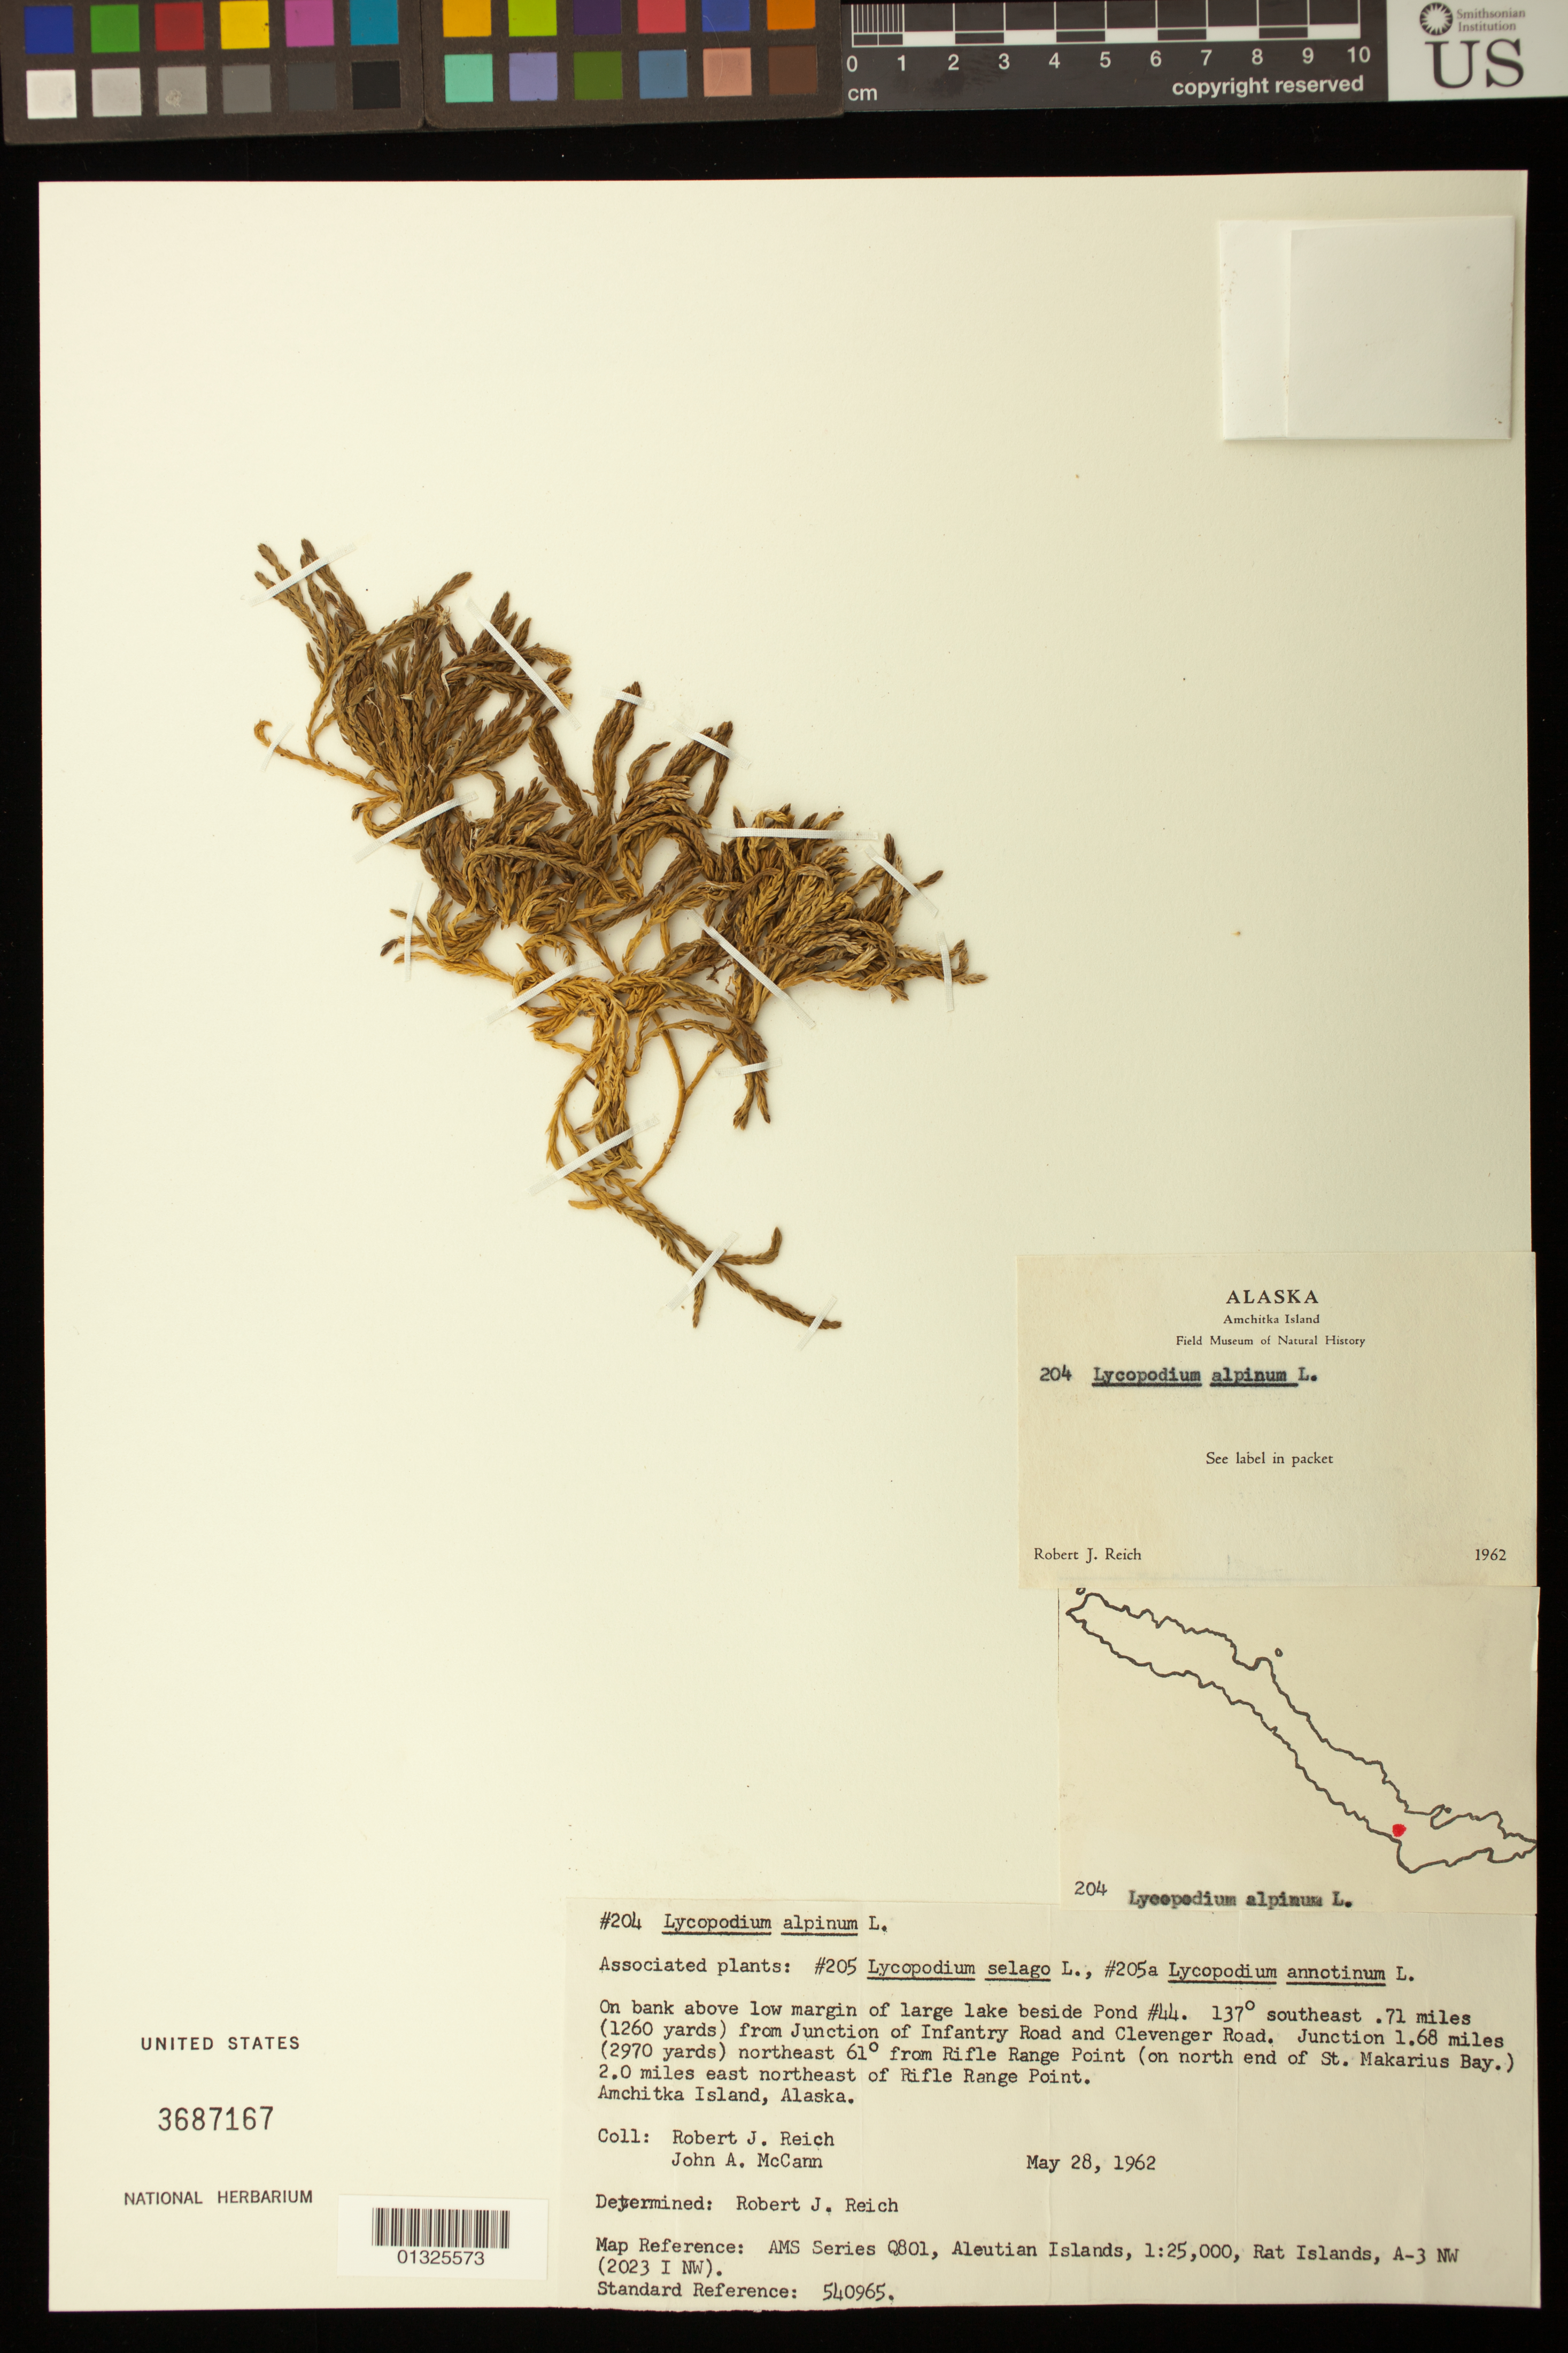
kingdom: Plantae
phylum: Tracheophyta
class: Lycopodiopsida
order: Lycopodiales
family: Lycopodiaceae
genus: Diphasiastrum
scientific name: Diphasiastrum alpinum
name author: (L.) Holub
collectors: R. Reich & J. A. McCann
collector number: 204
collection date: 1962-05-28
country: United States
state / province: Alaska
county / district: Aleutians West Borough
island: Amchitka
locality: Amchitka Island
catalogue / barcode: US 3687167